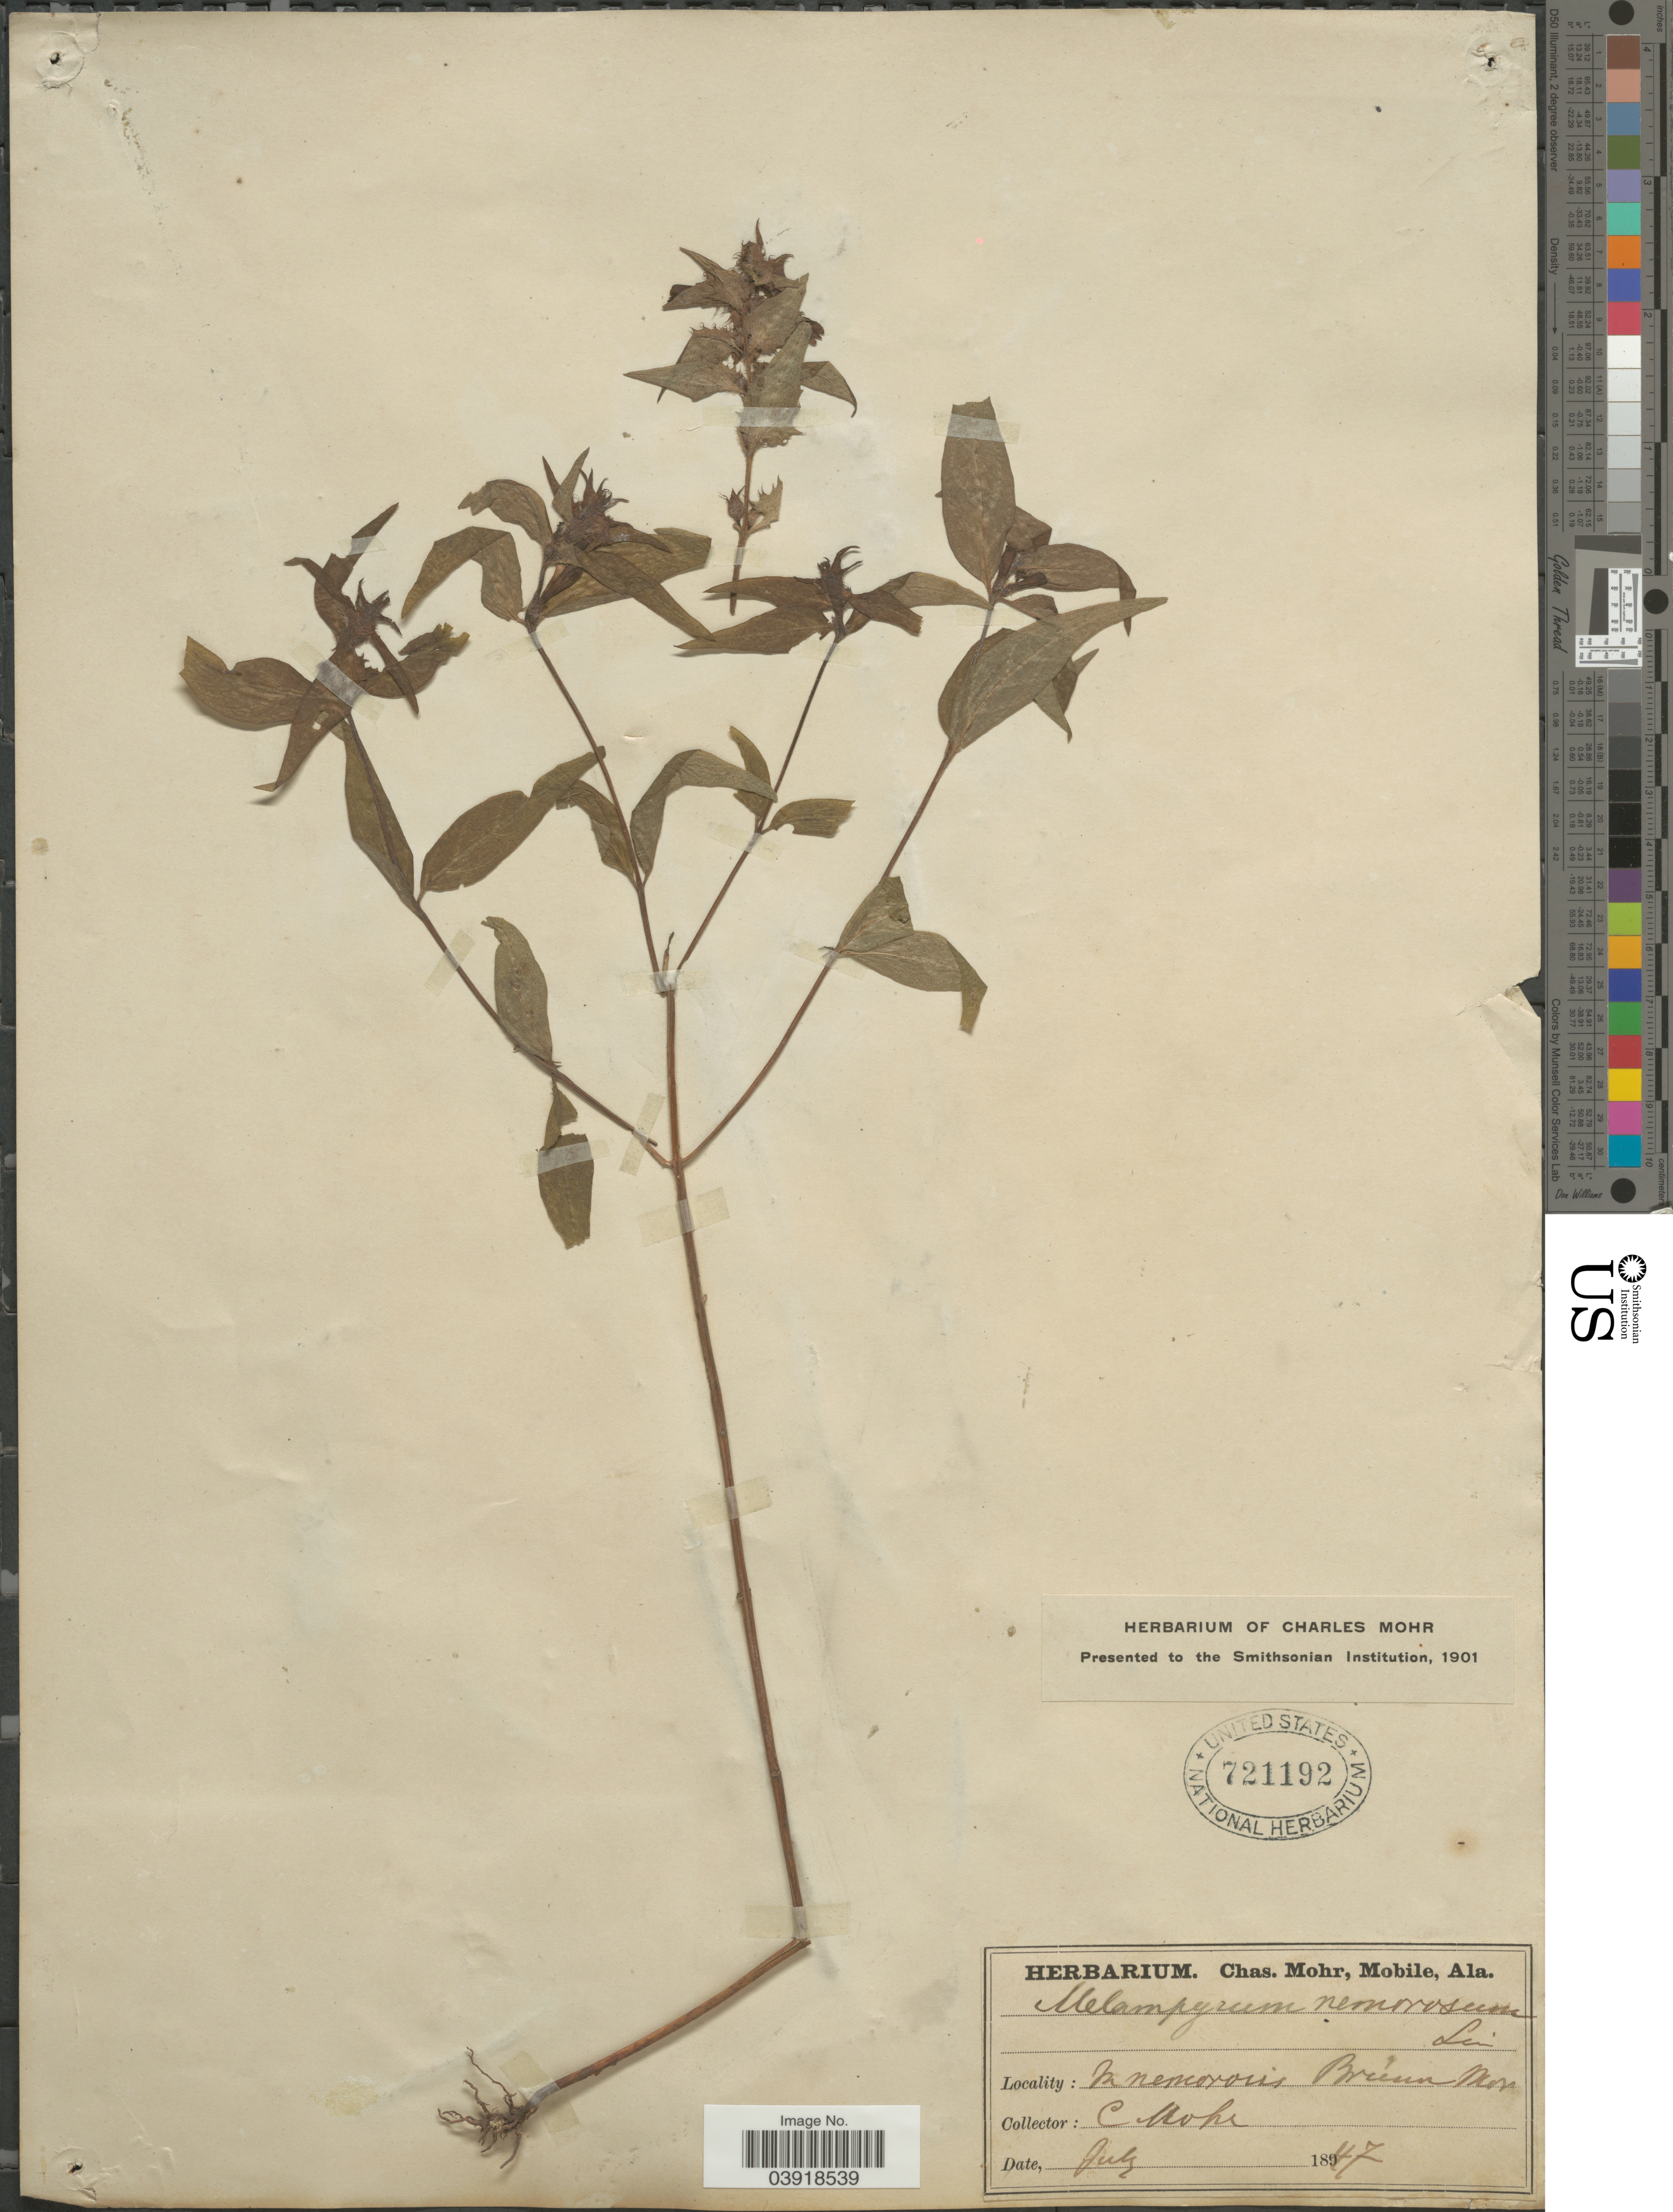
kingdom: Plantae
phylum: Tracheophyta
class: Magnoliopsida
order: Lamiales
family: Orobanchaceae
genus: Melampyrum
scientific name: Melampyrum nemorosum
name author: Baumg.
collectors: Mohr, C. T. (herbarium)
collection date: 1847-07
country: Czechia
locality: In nemorosis Brunn Mor.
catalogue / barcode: US 721192